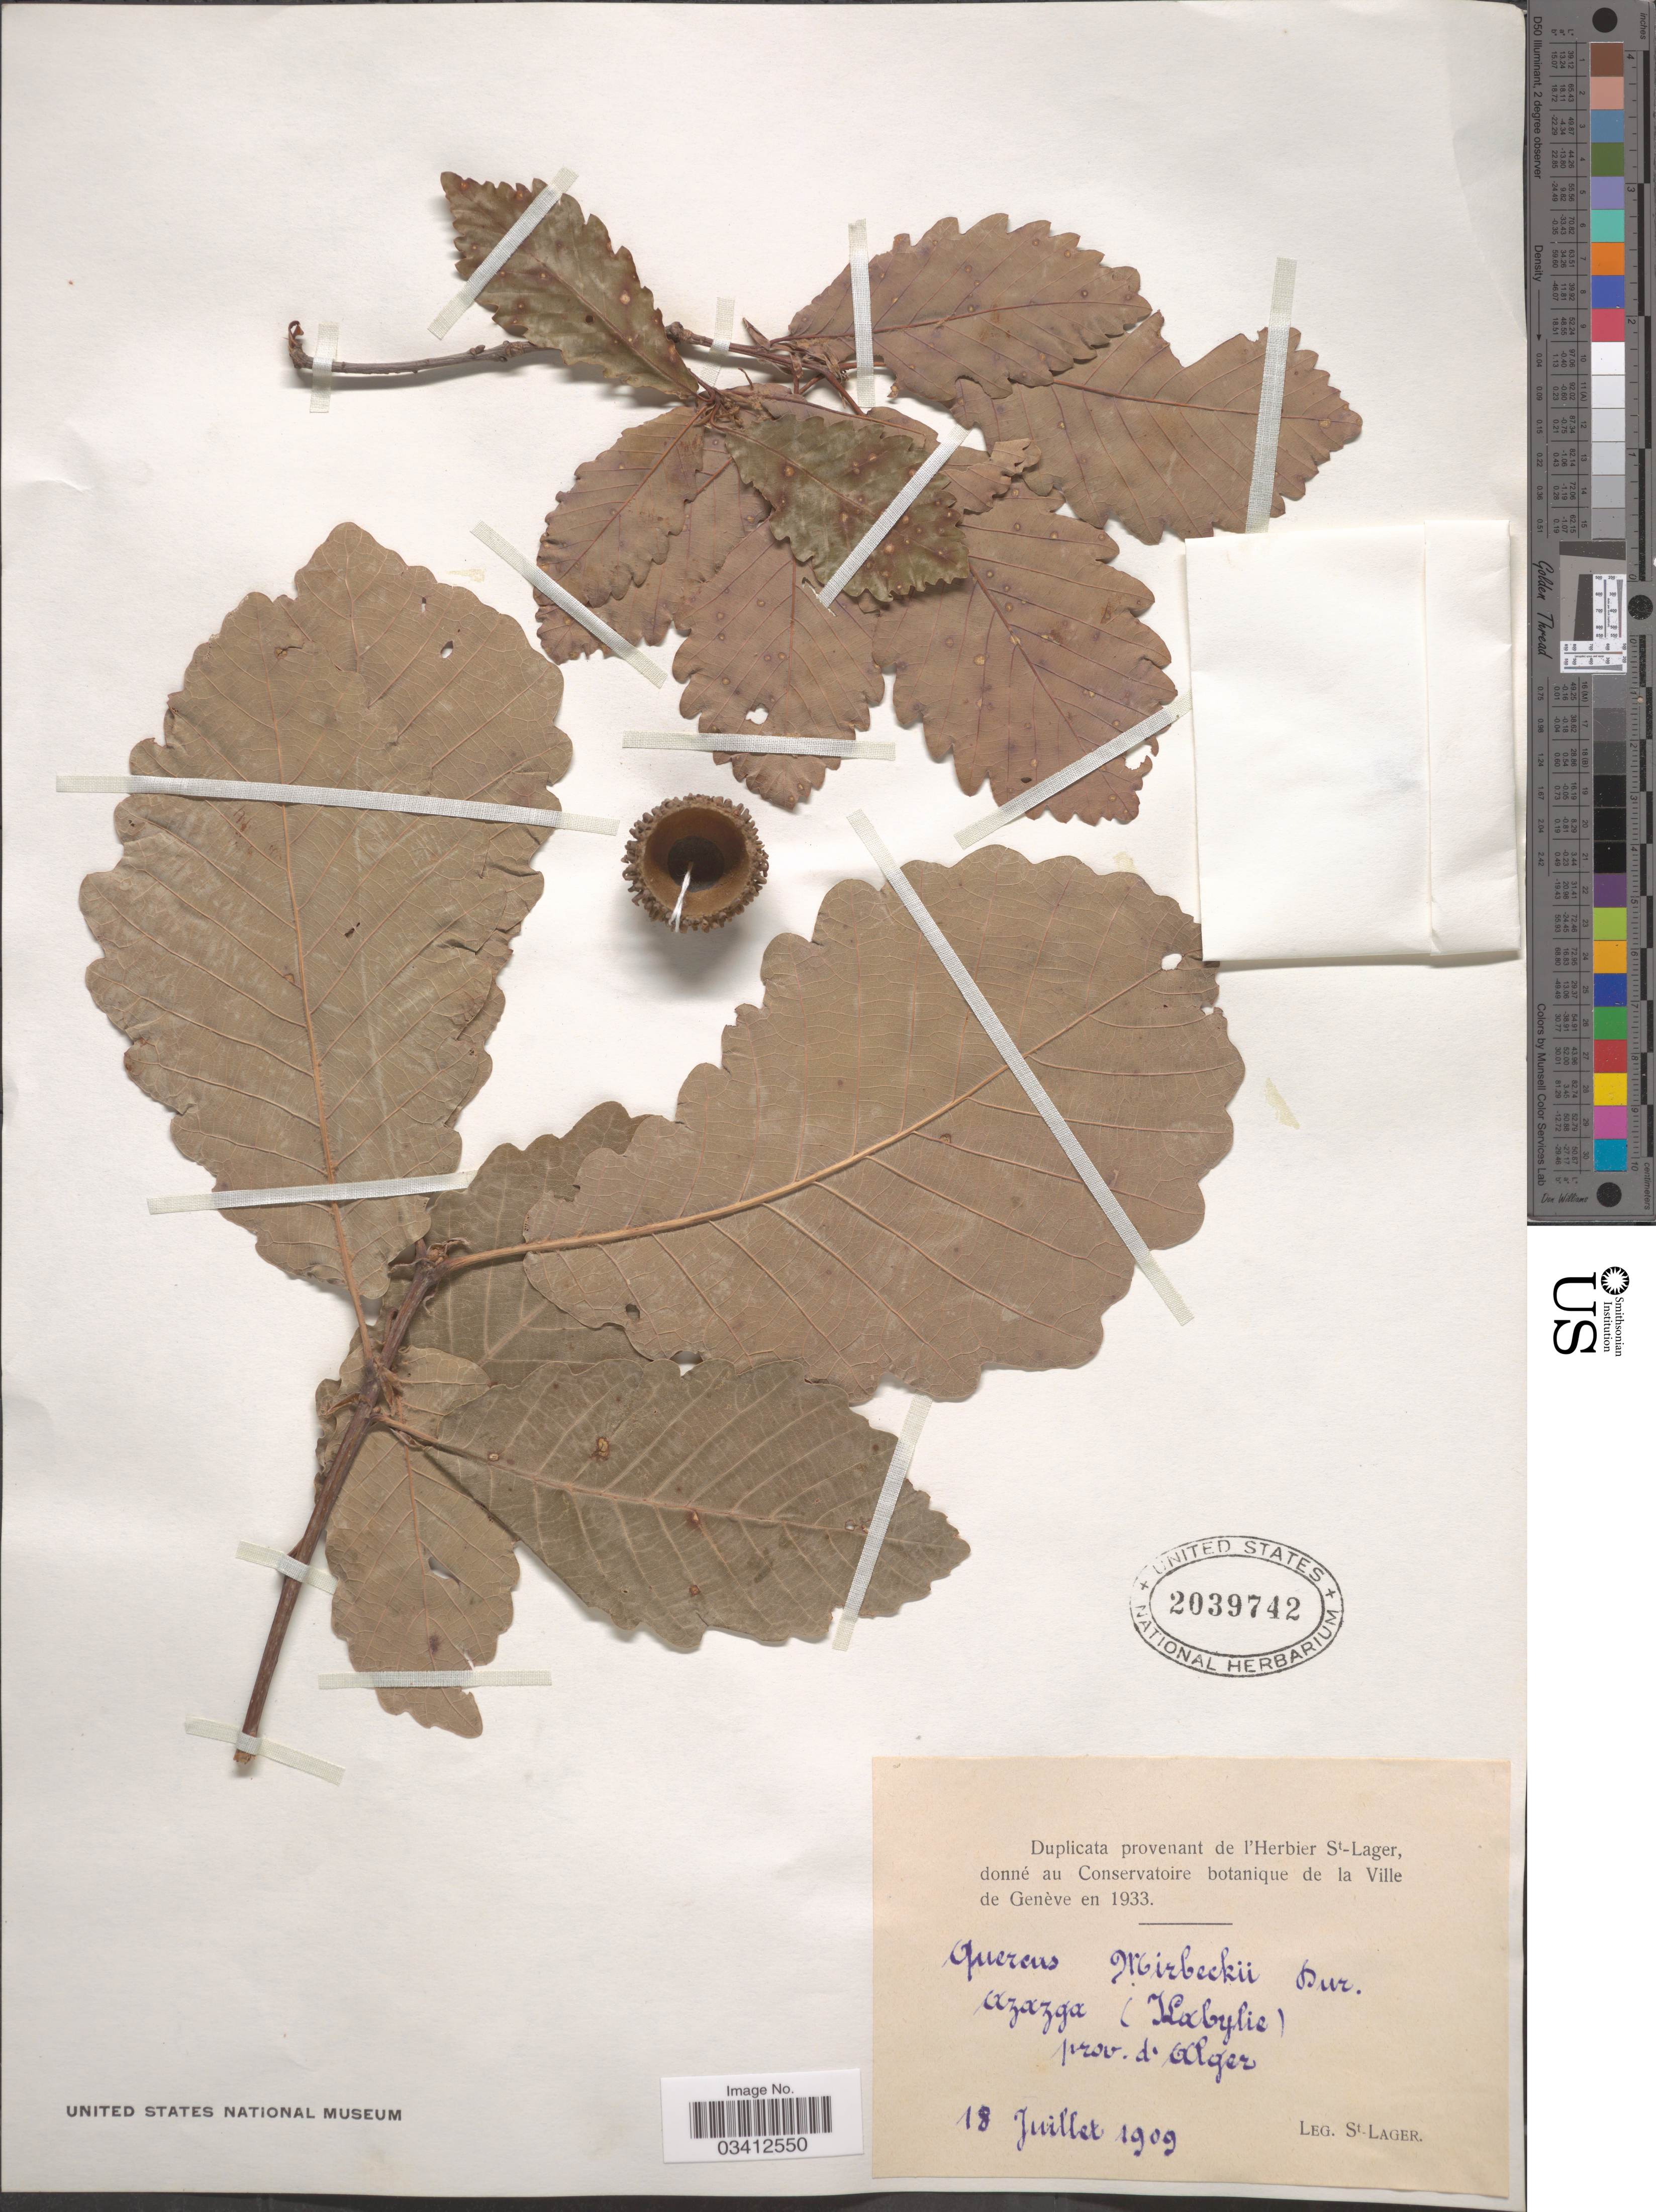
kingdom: Plantae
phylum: Tracheophyta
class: Magnoliopsida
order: Fagales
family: Fagaceae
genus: Quercus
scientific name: Quercus mirbeckii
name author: Durieu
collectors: -. St. Lager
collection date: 1909-07-18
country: Algeria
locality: Azazga (Habylie). Prov. d'Alger.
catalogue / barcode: US 2039742